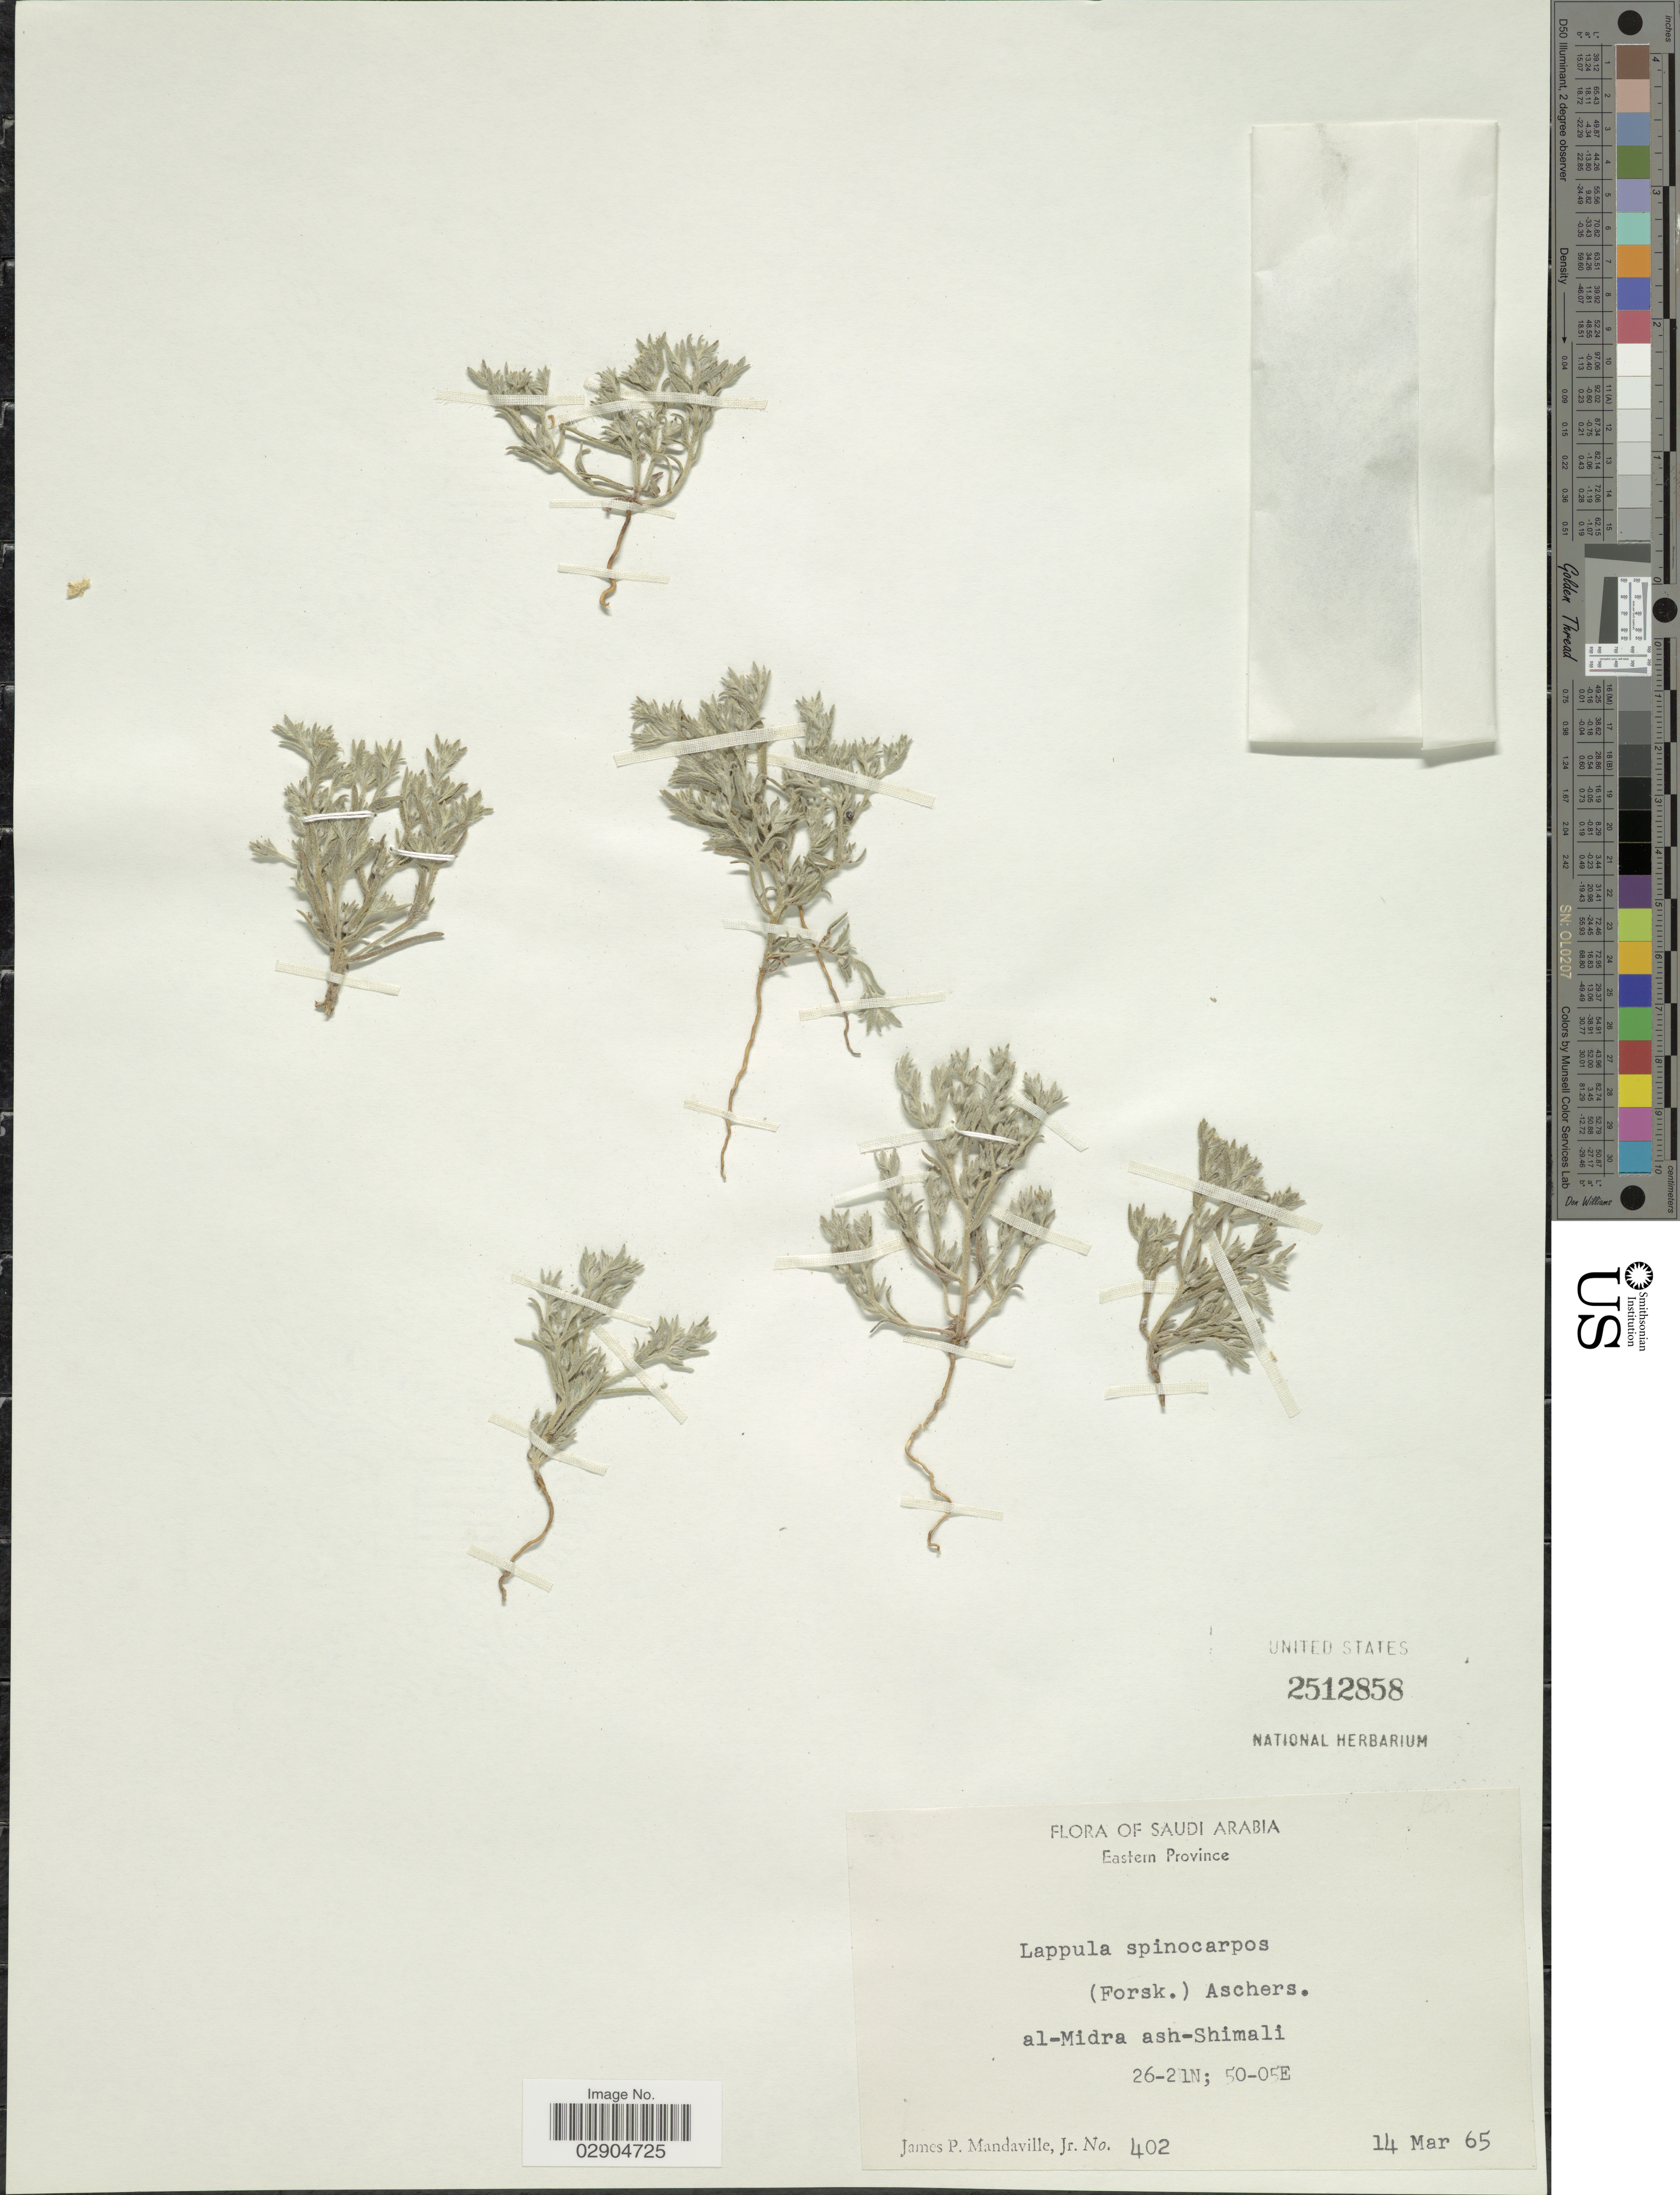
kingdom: Plantae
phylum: Tracheophyta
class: Magnoliopsida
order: Boraginales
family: Boraginaceae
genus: Lappula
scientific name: Lappula spinocarpos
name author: (Forssk.) Asch. ex Kuntze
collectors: J. Mandaville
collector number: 402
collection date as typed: Transcribed d/m/y: 14/3/65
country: Saudi Arabia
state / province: Ash Sharqiyah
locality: Eastern Province. Al-Midra ash-Shimali.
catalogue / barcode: US 2512858